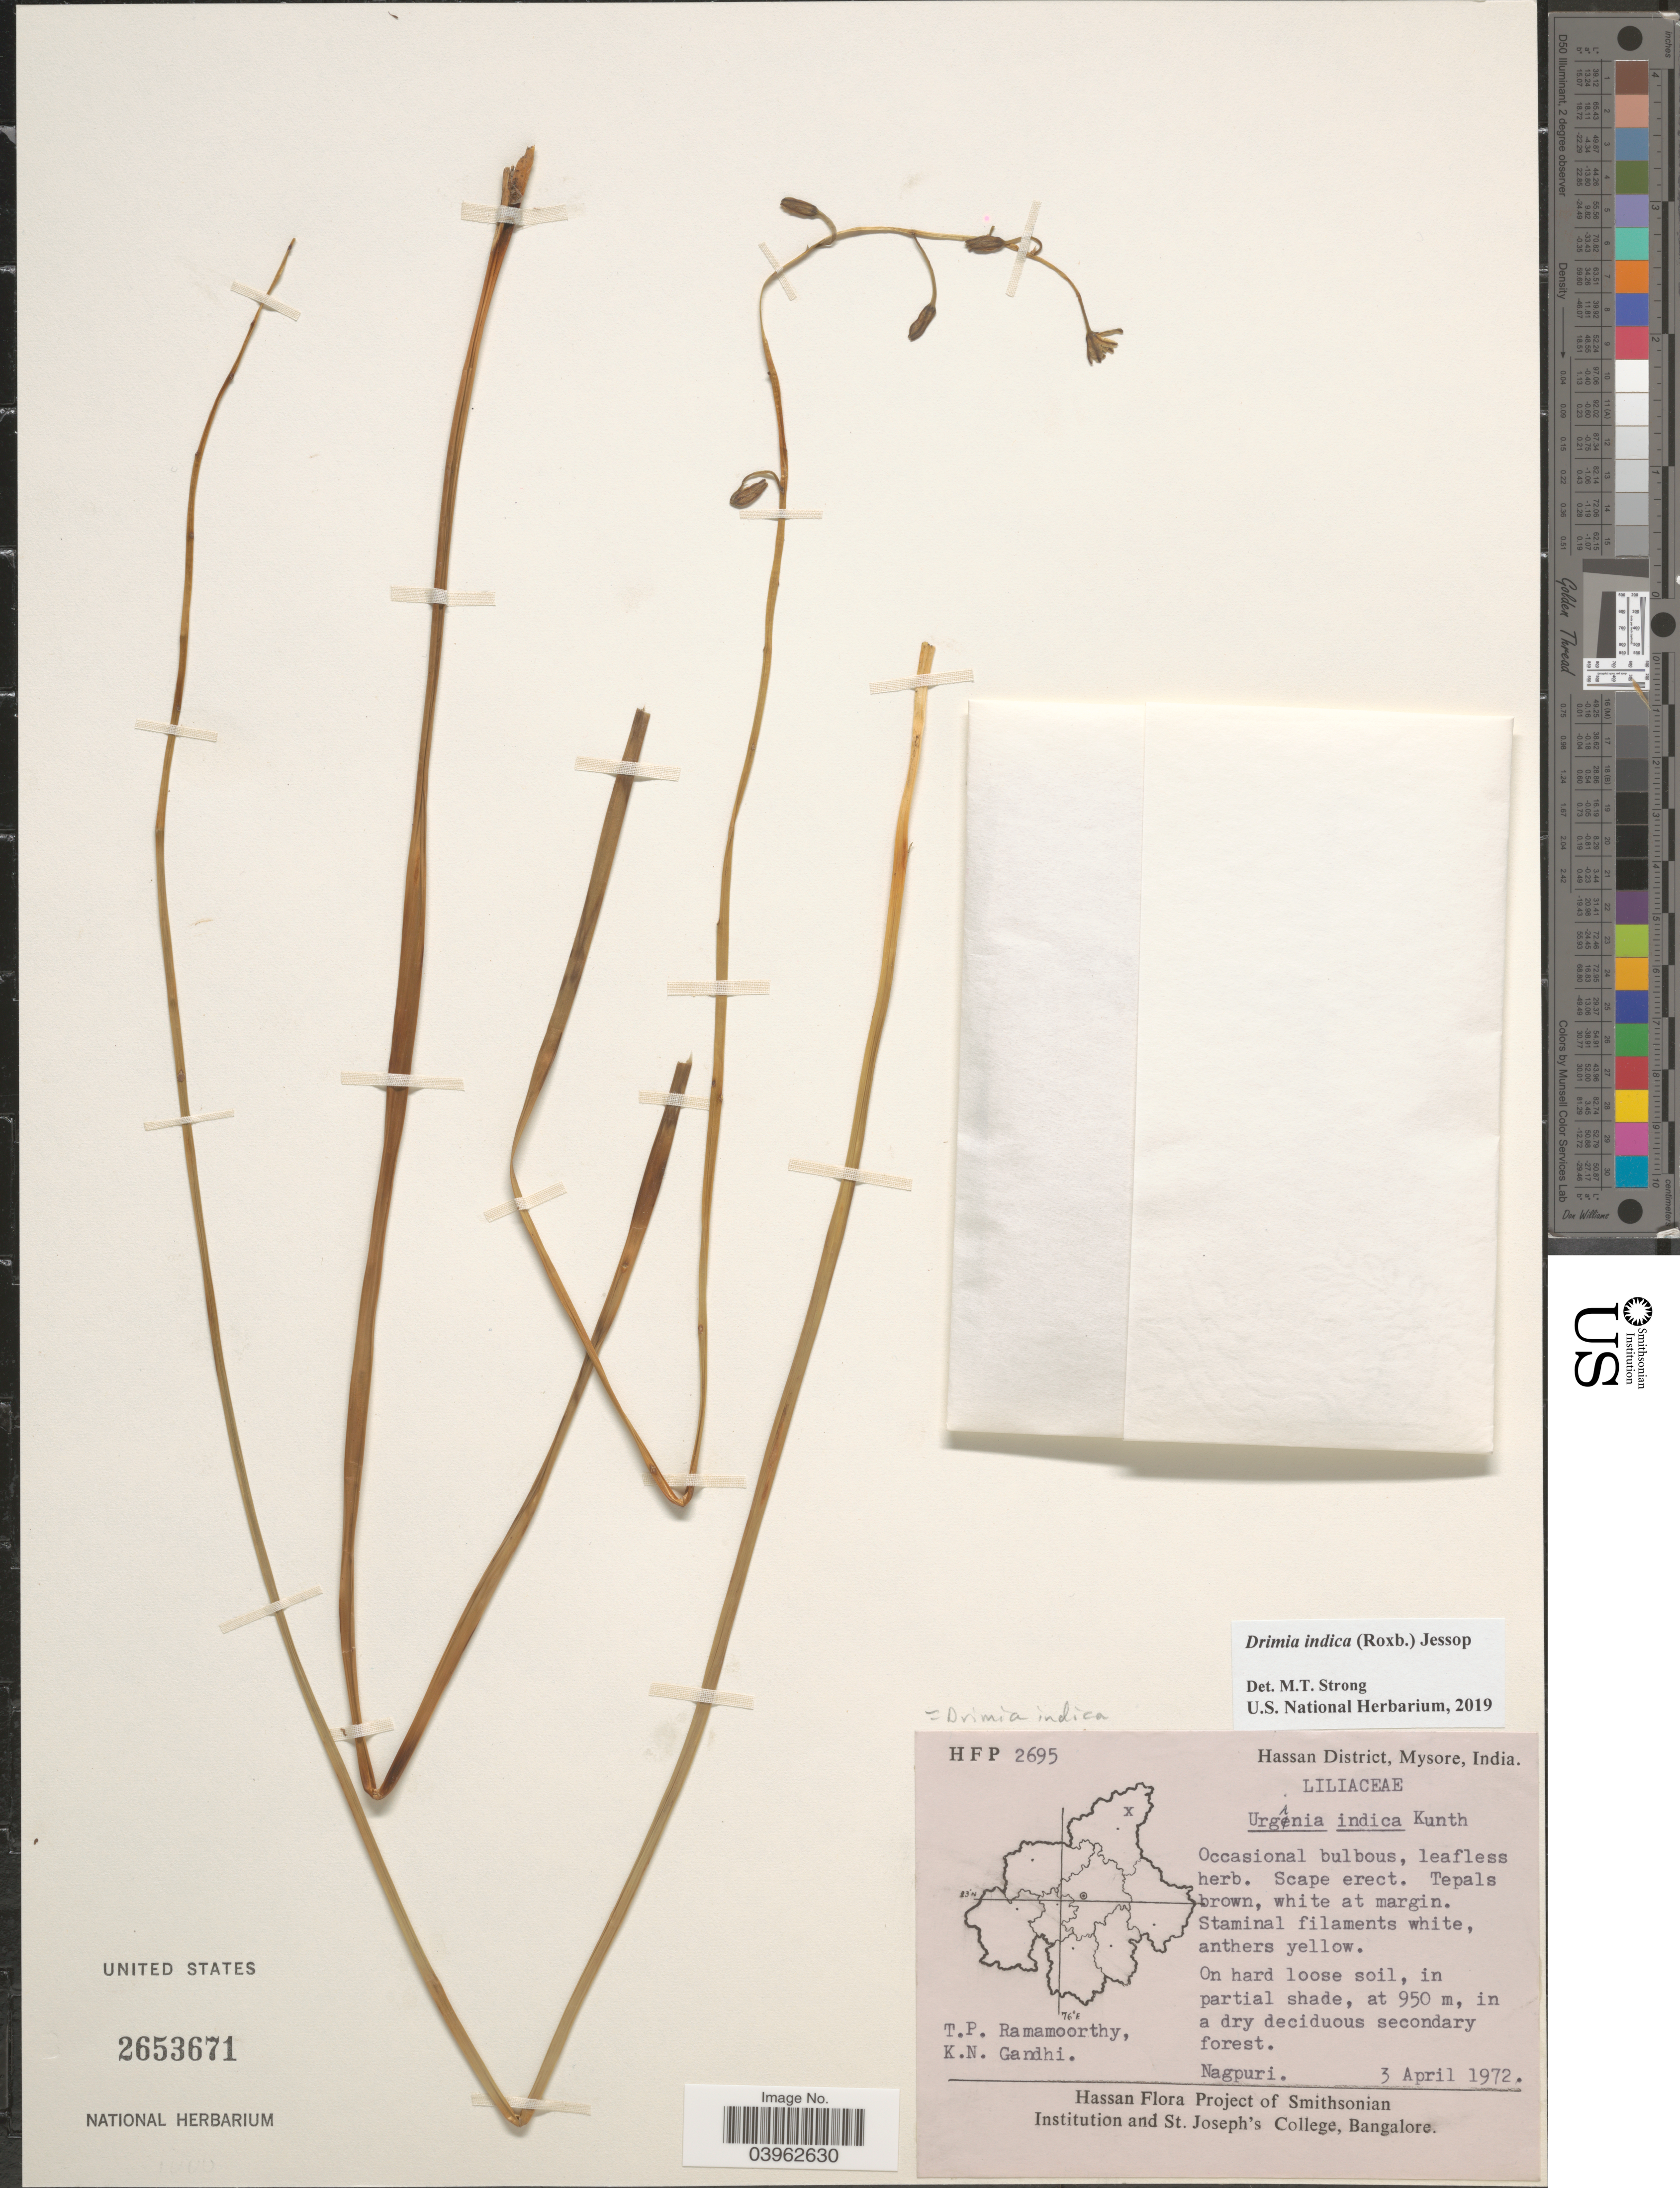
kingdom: Plantae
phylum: Tracheophyta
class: Liliopsida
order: Asparagales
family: Asparagaceae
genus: Drimia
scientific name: Drimia indica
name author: (Roxb.) Jessop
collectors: T. P. Ramamoorthy & K. N. Gandhi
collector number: HFP2695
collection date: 1972-04-03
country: India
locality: Hassan District, Mysore. Nagpuri.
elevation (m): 950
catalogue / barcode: US 2653671